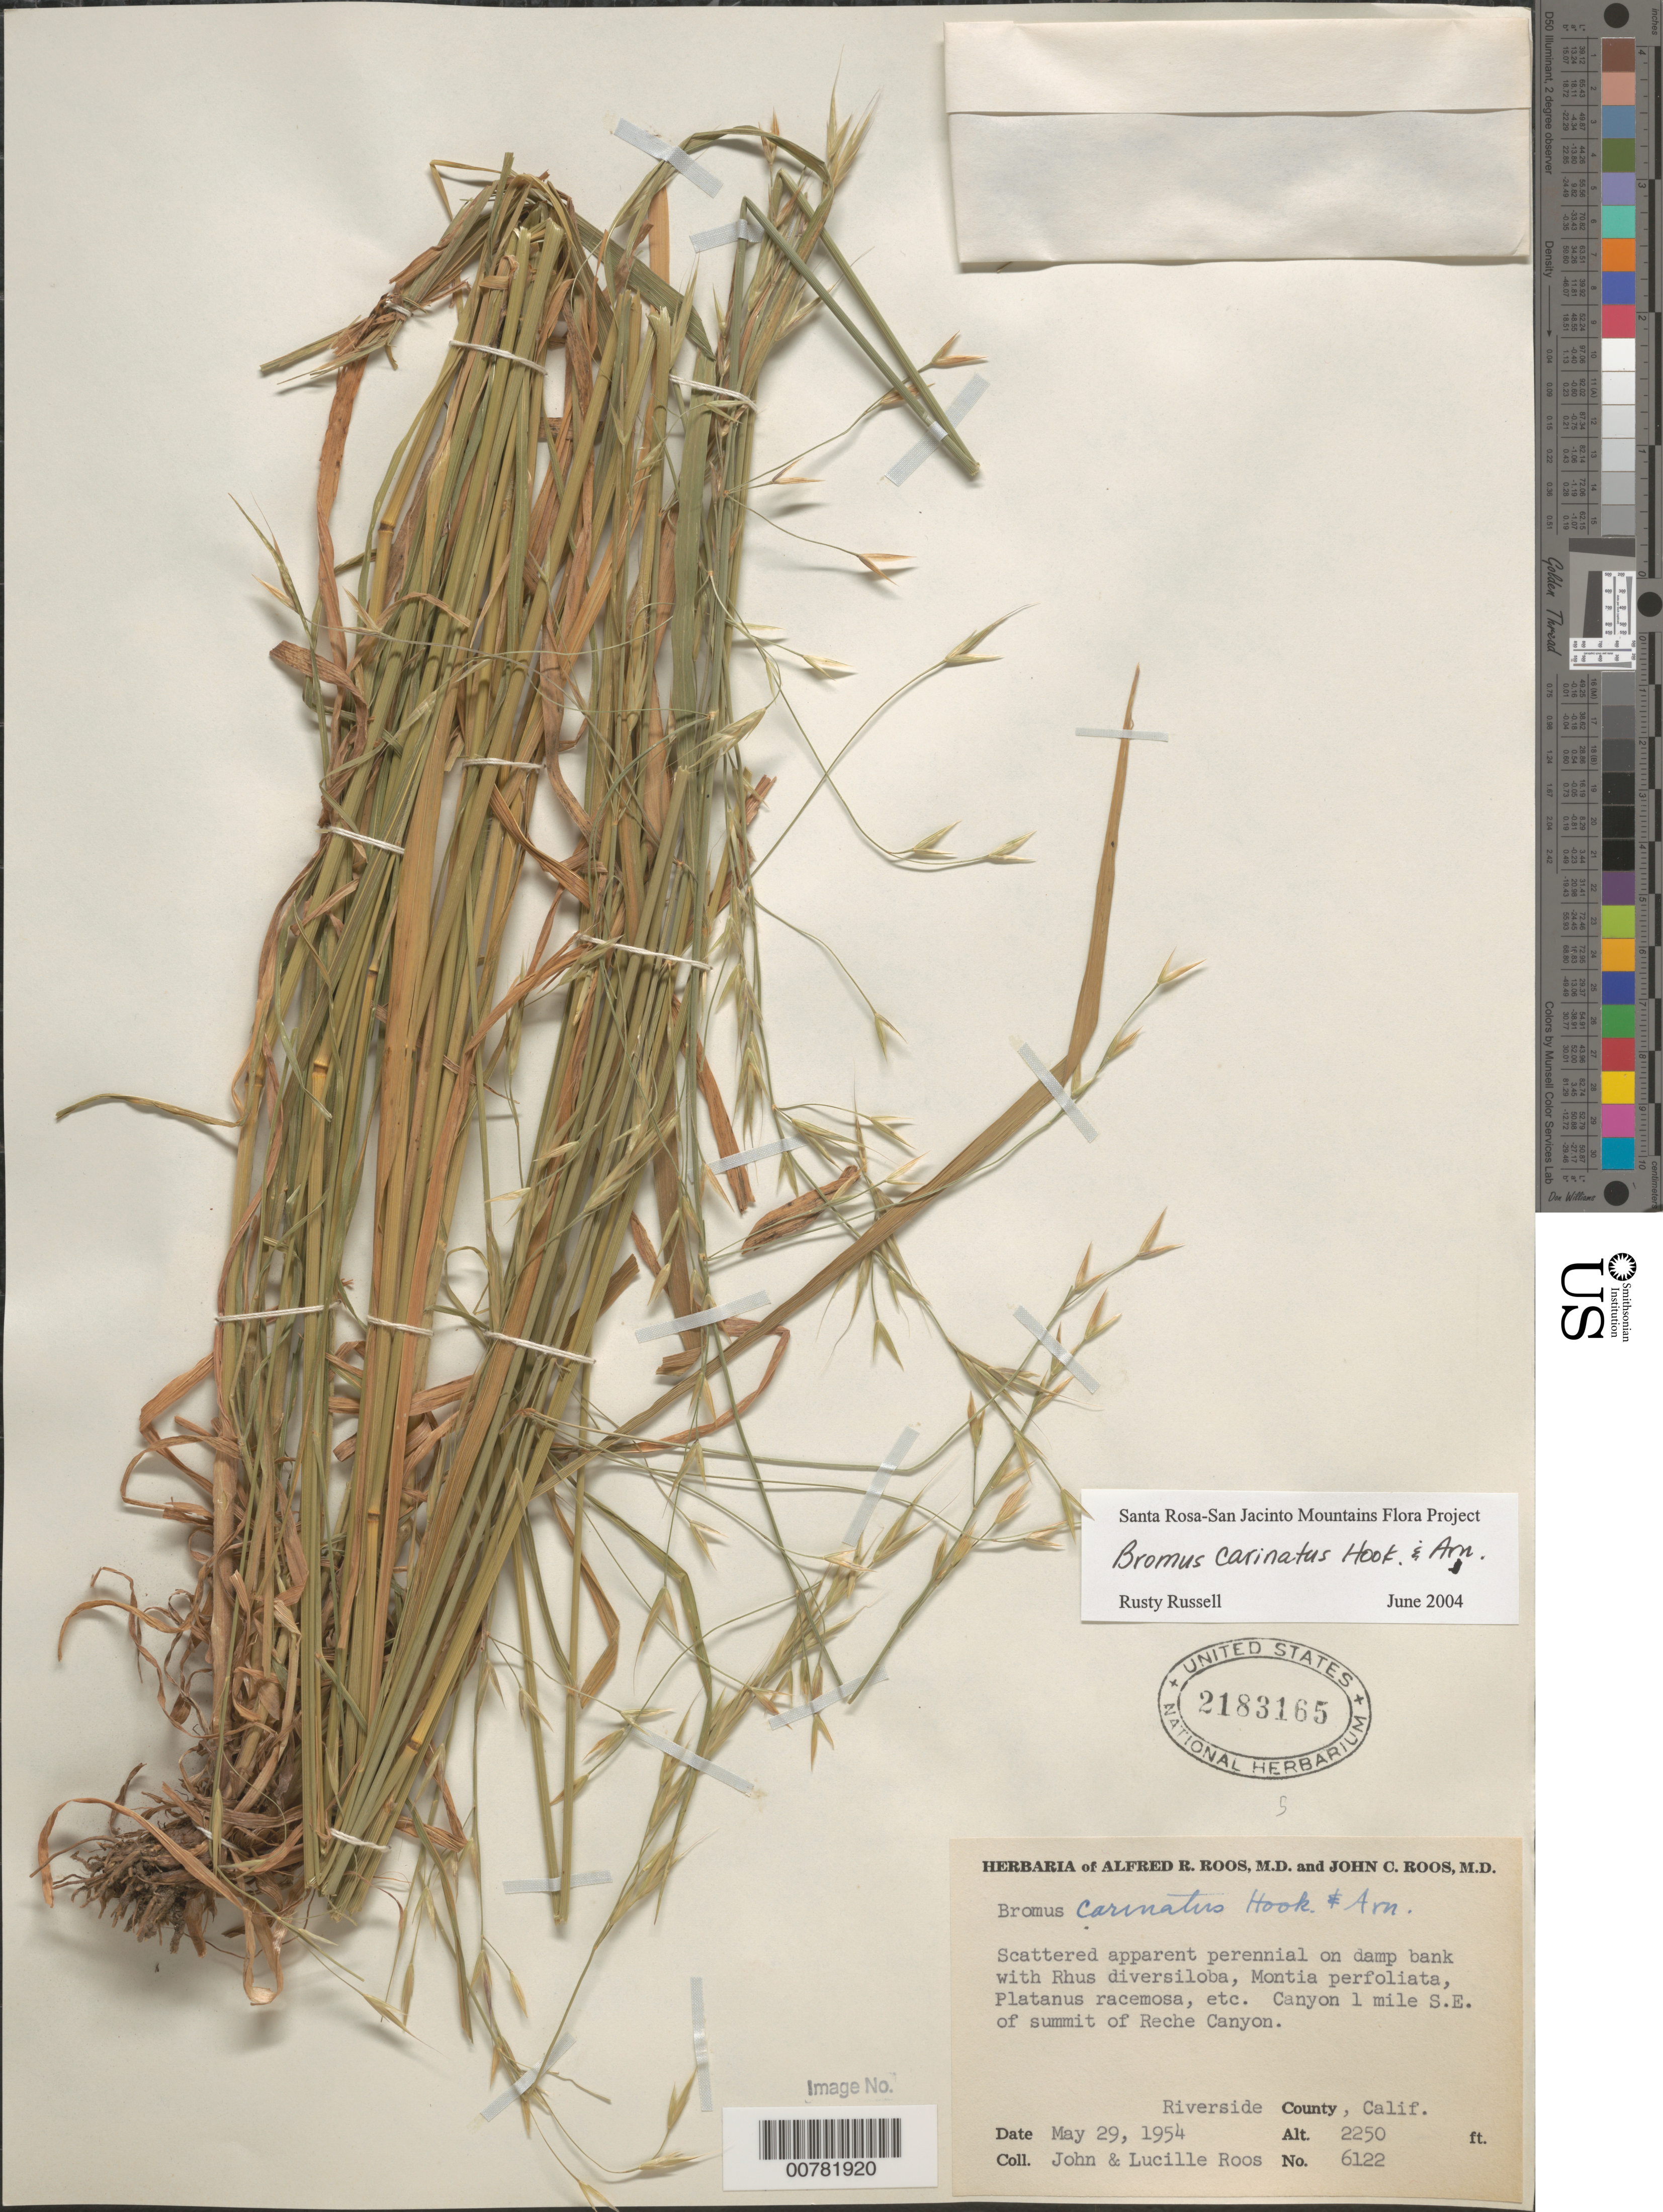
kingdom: Plantae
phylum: Tracheophyta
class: Liliopsida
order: Poales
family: Poaceae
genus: Bromus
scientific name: Bromus carinatus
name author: Hook. & Arn.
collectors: J. C. Roos & L. Roos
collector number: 6122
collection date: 1954-05-29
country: United States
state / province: California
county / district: Riverside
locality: Scattered apparent perennial on damp bank. Canyon 1 mile S.E. of summit of Reche Canyon. Riverside County.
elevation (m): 686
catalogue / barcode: US 2183165